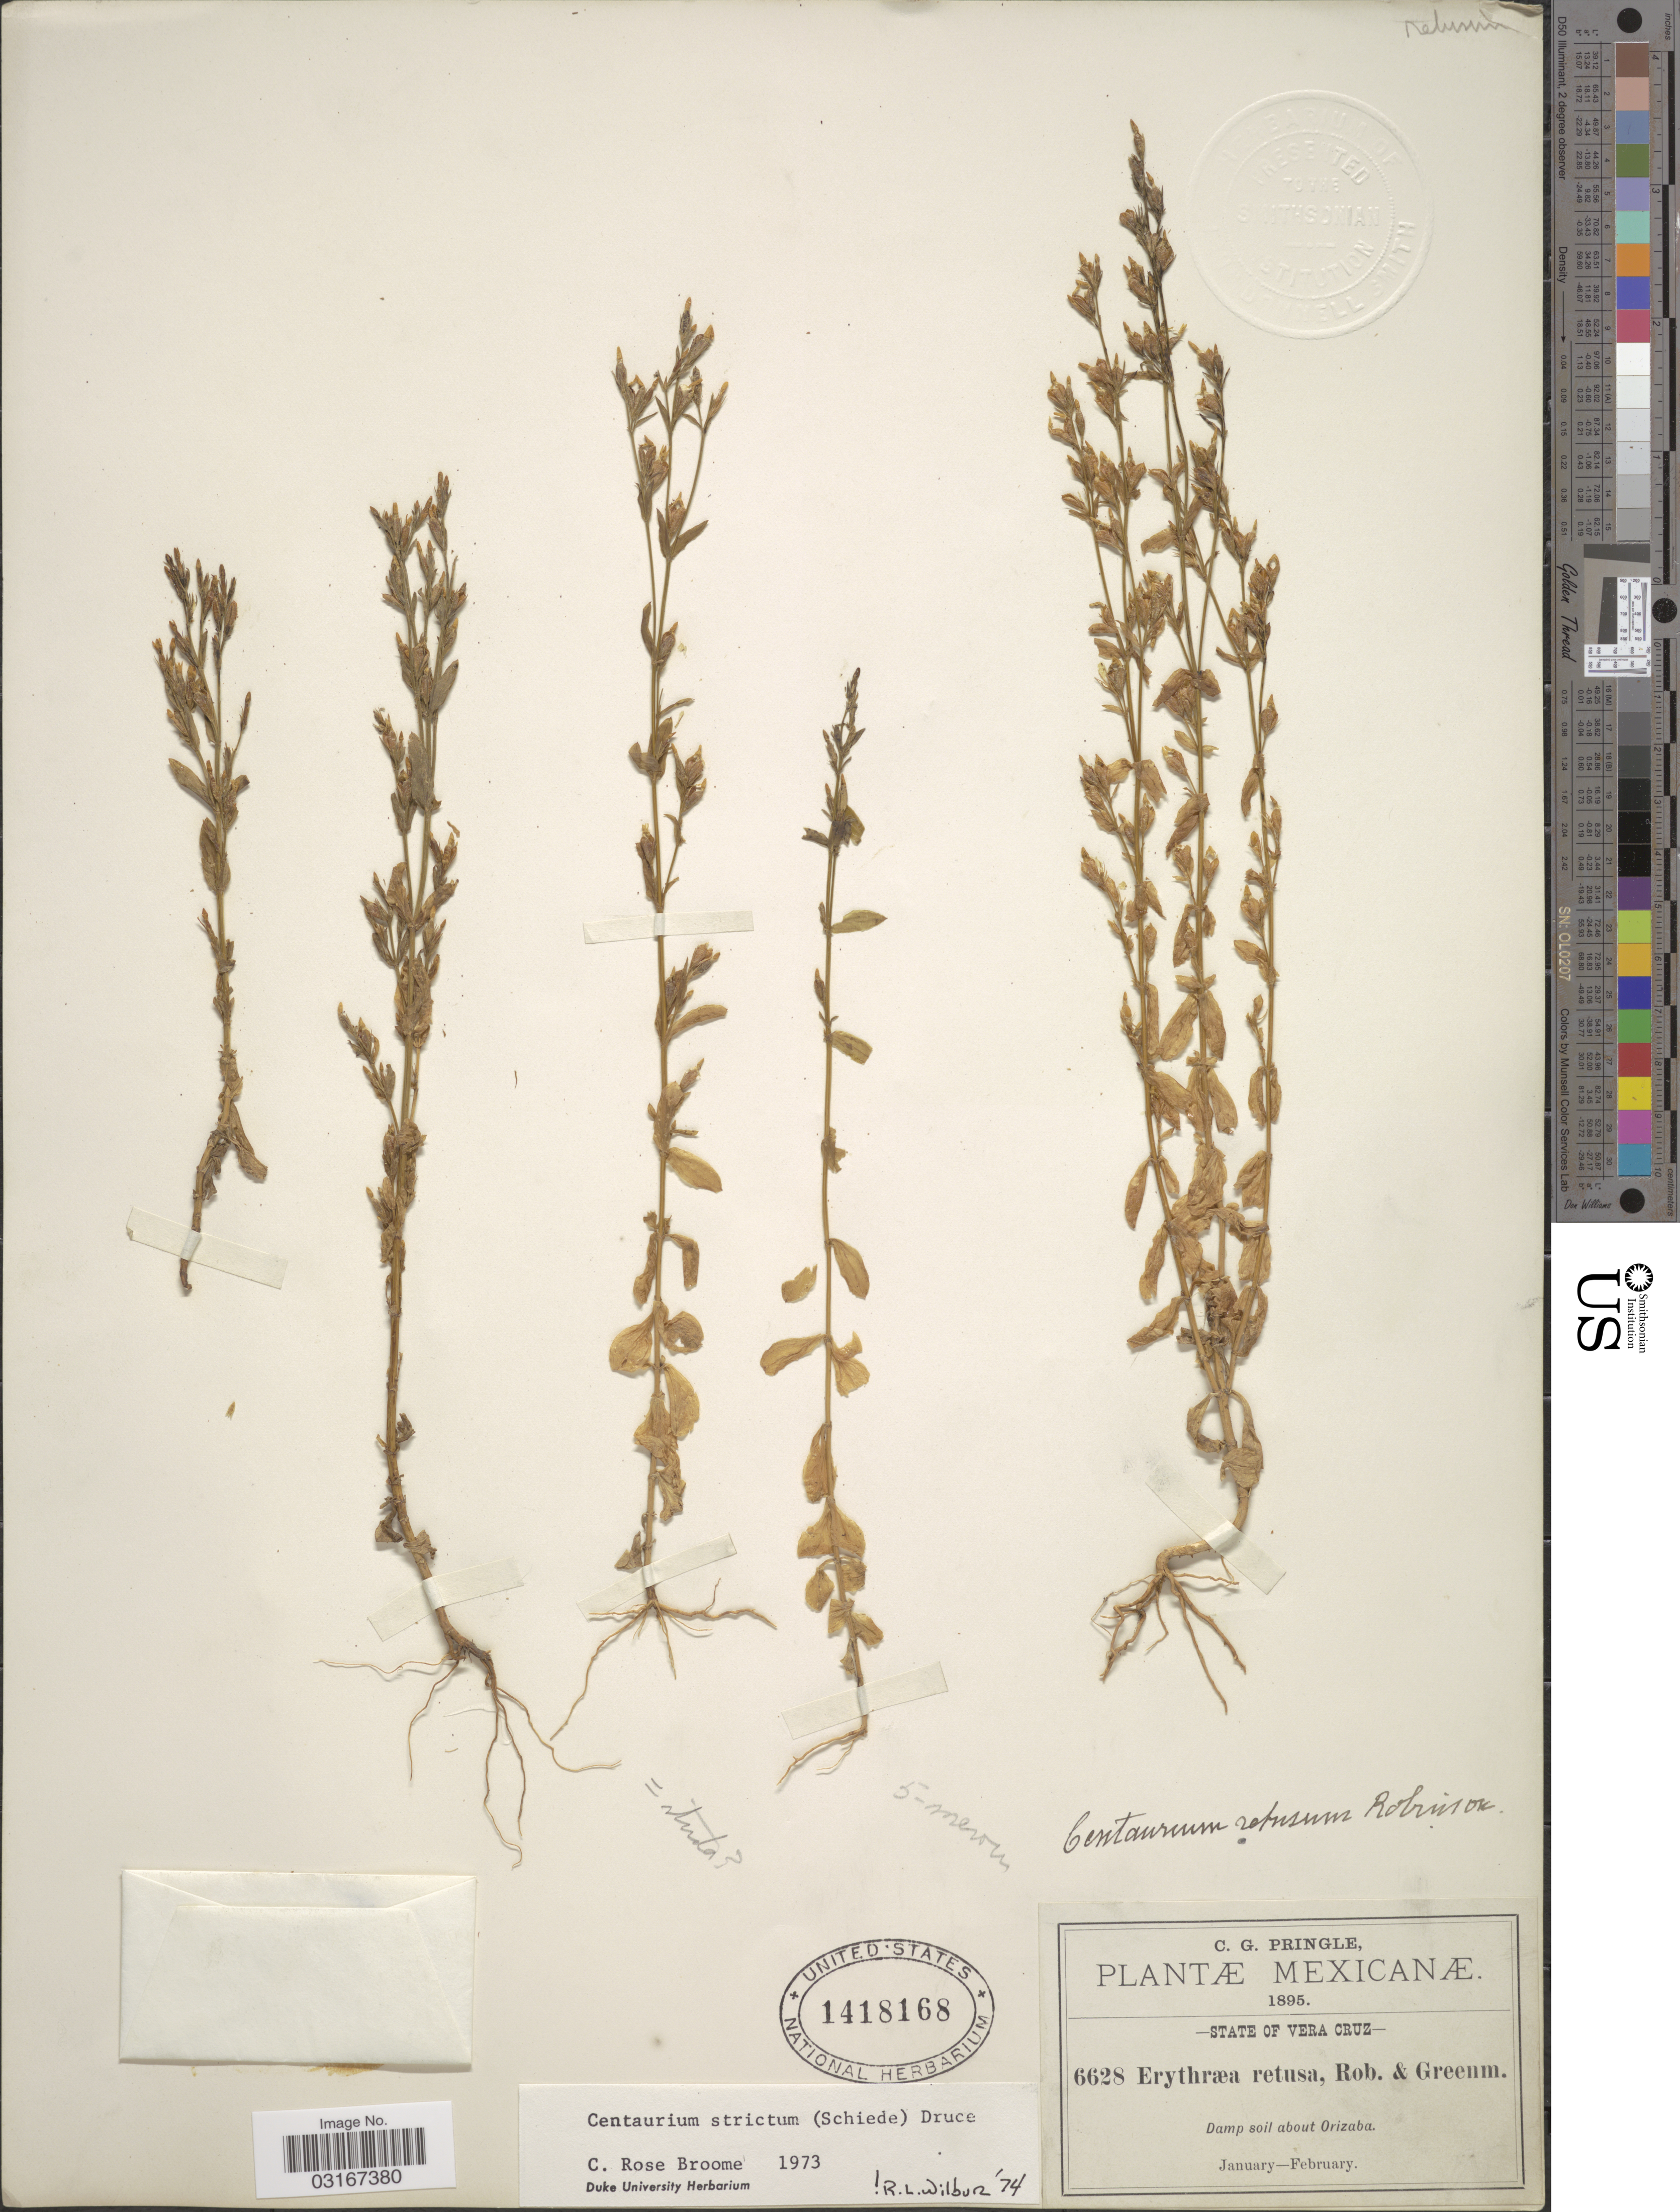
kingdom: Plantae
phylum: Tracheophyta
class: Magnoliopsida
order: Gentianales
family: Gentianaceae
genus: Centaurium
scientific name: Centaurium strictum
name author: (Schiede) Druce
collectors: C. G. Pringle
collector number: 6628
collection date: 1895-01/1895-02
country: Mexico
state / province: Veracruz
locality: State of Vera Cruz. Damp soil about Orizaba,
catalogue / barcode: US 1418168